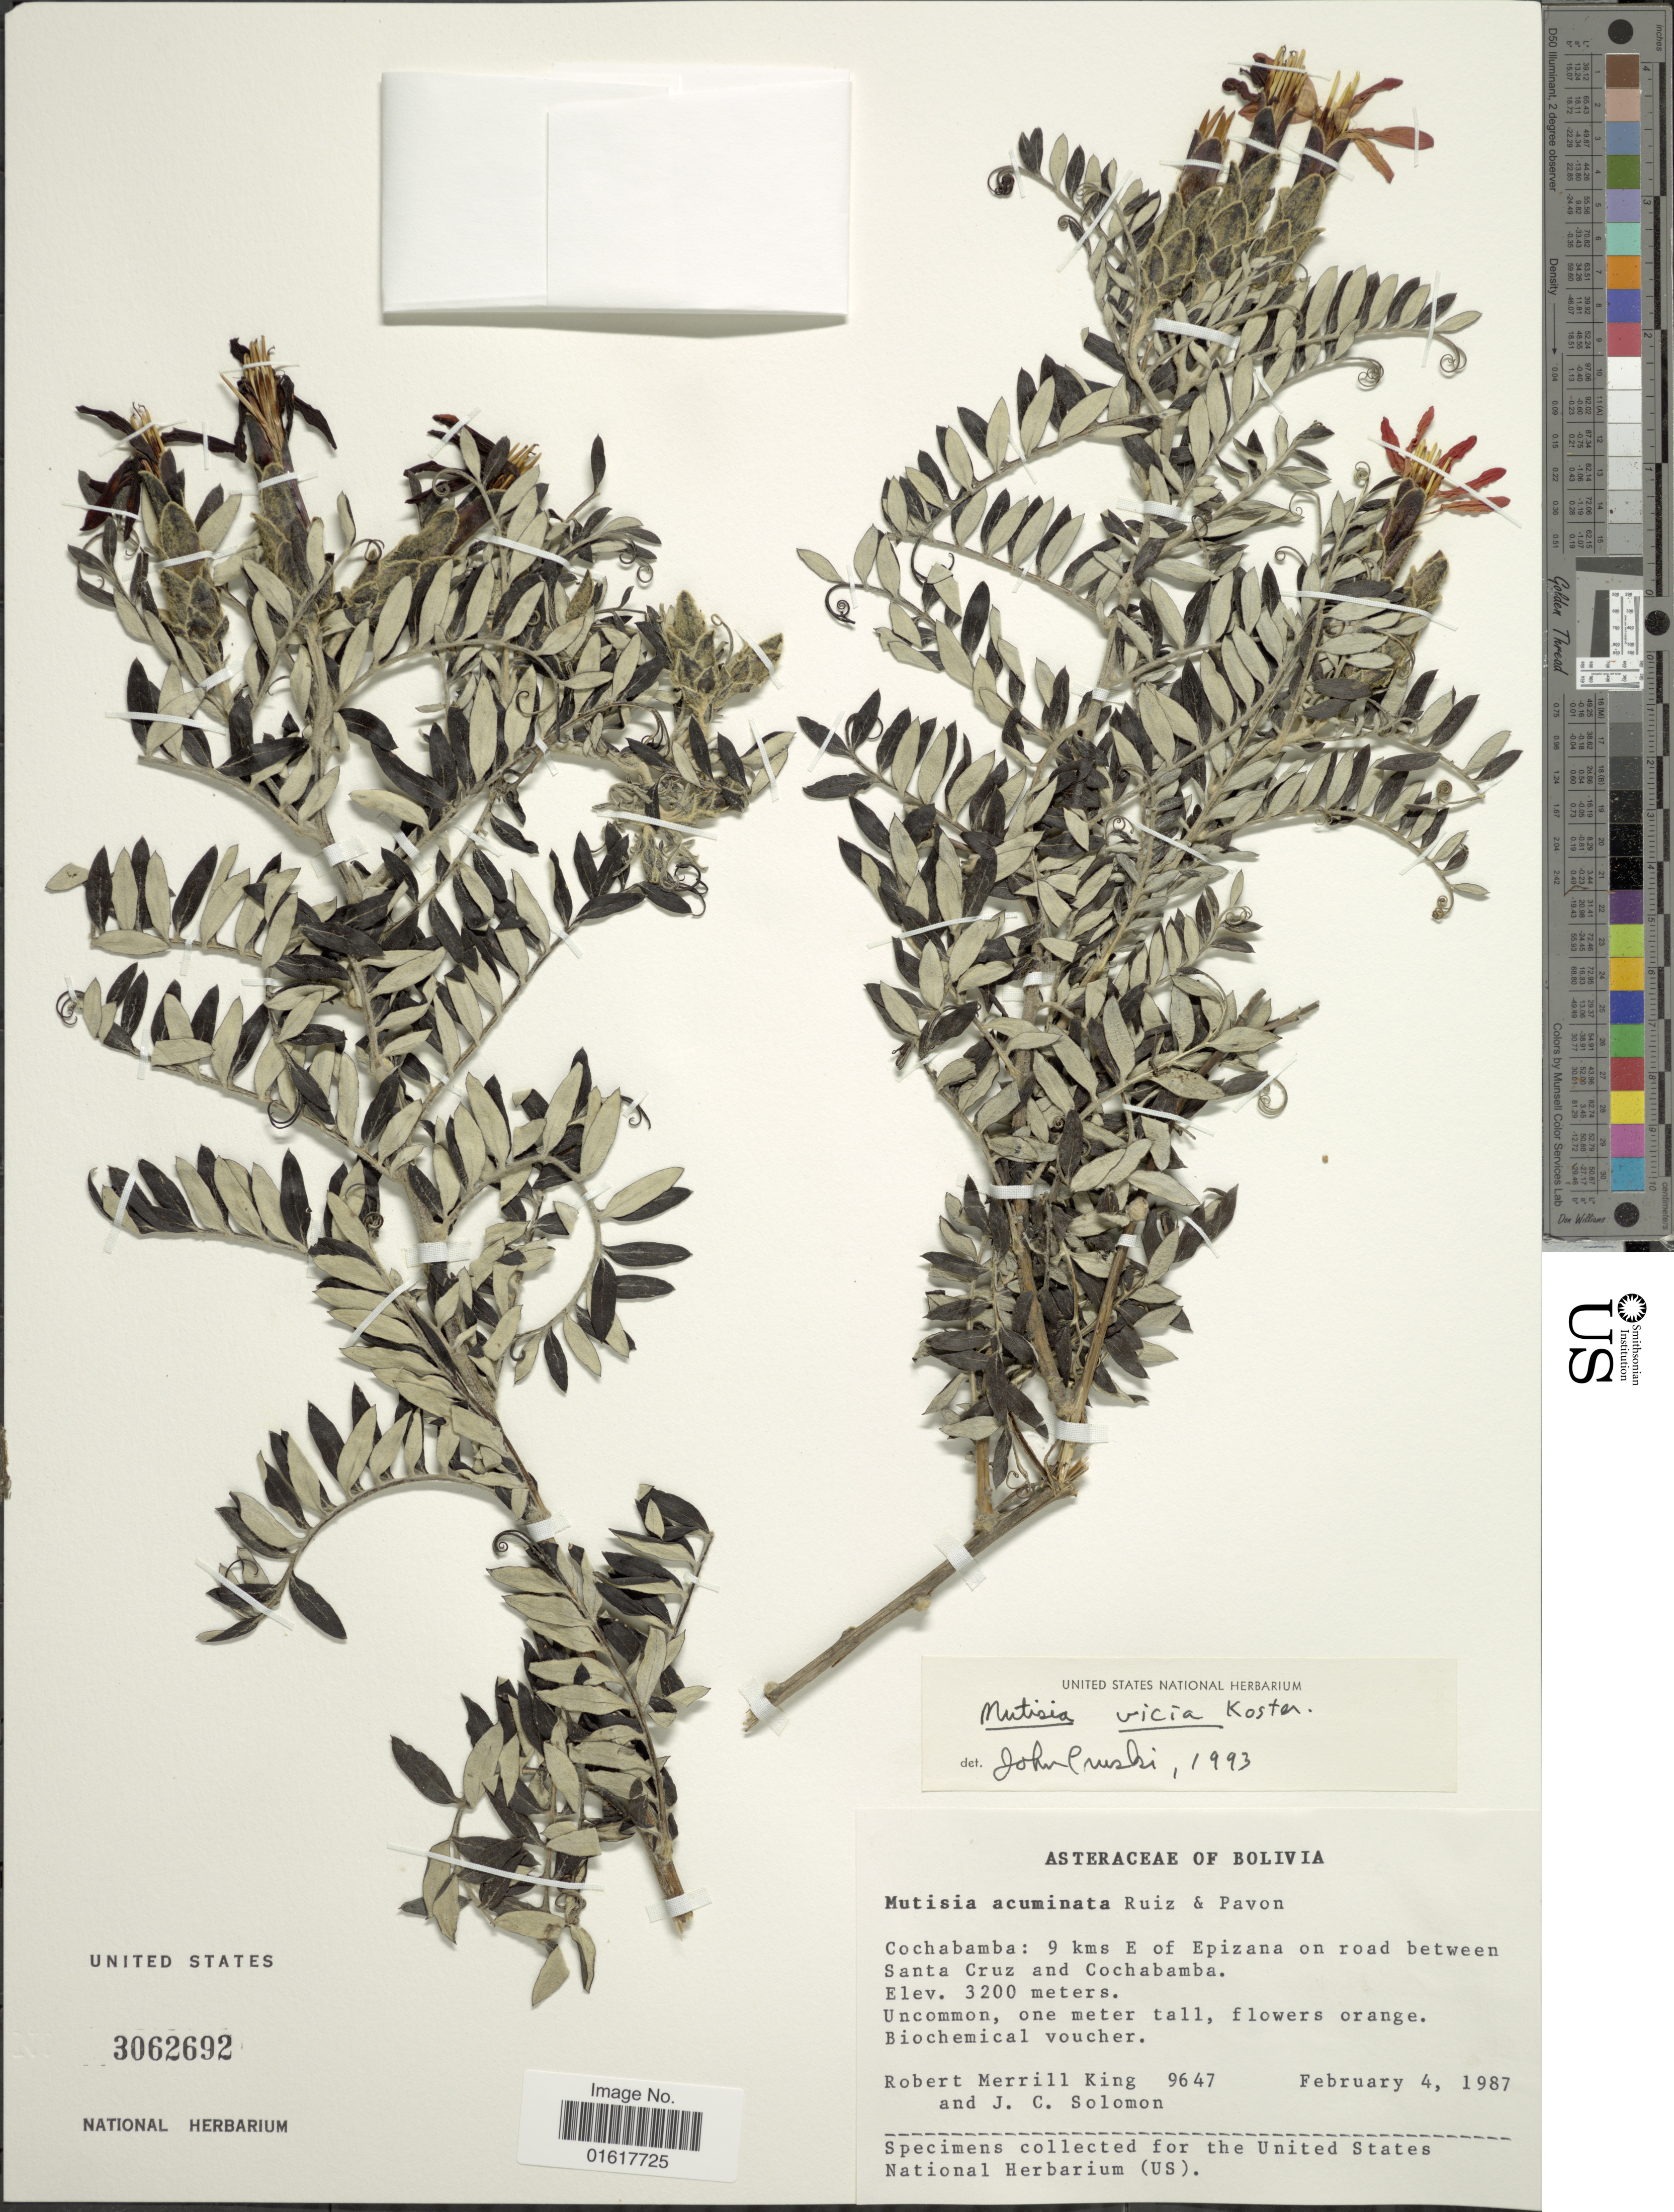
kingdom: Plantae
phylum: Tracheophyta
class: Magnoliopsida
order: Asterales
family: Asteraceae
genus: Mutisia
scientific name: Mutisia vicia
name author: J. Kost.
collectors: R. M. King & J. C. Solomon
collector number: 9647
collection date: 1987-02-04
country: Bolivia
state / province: Cochabamba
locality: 9 kms E of Epizana on road between Santa Cruz and Cochabamba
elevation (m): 3200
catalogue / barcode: US 3062692